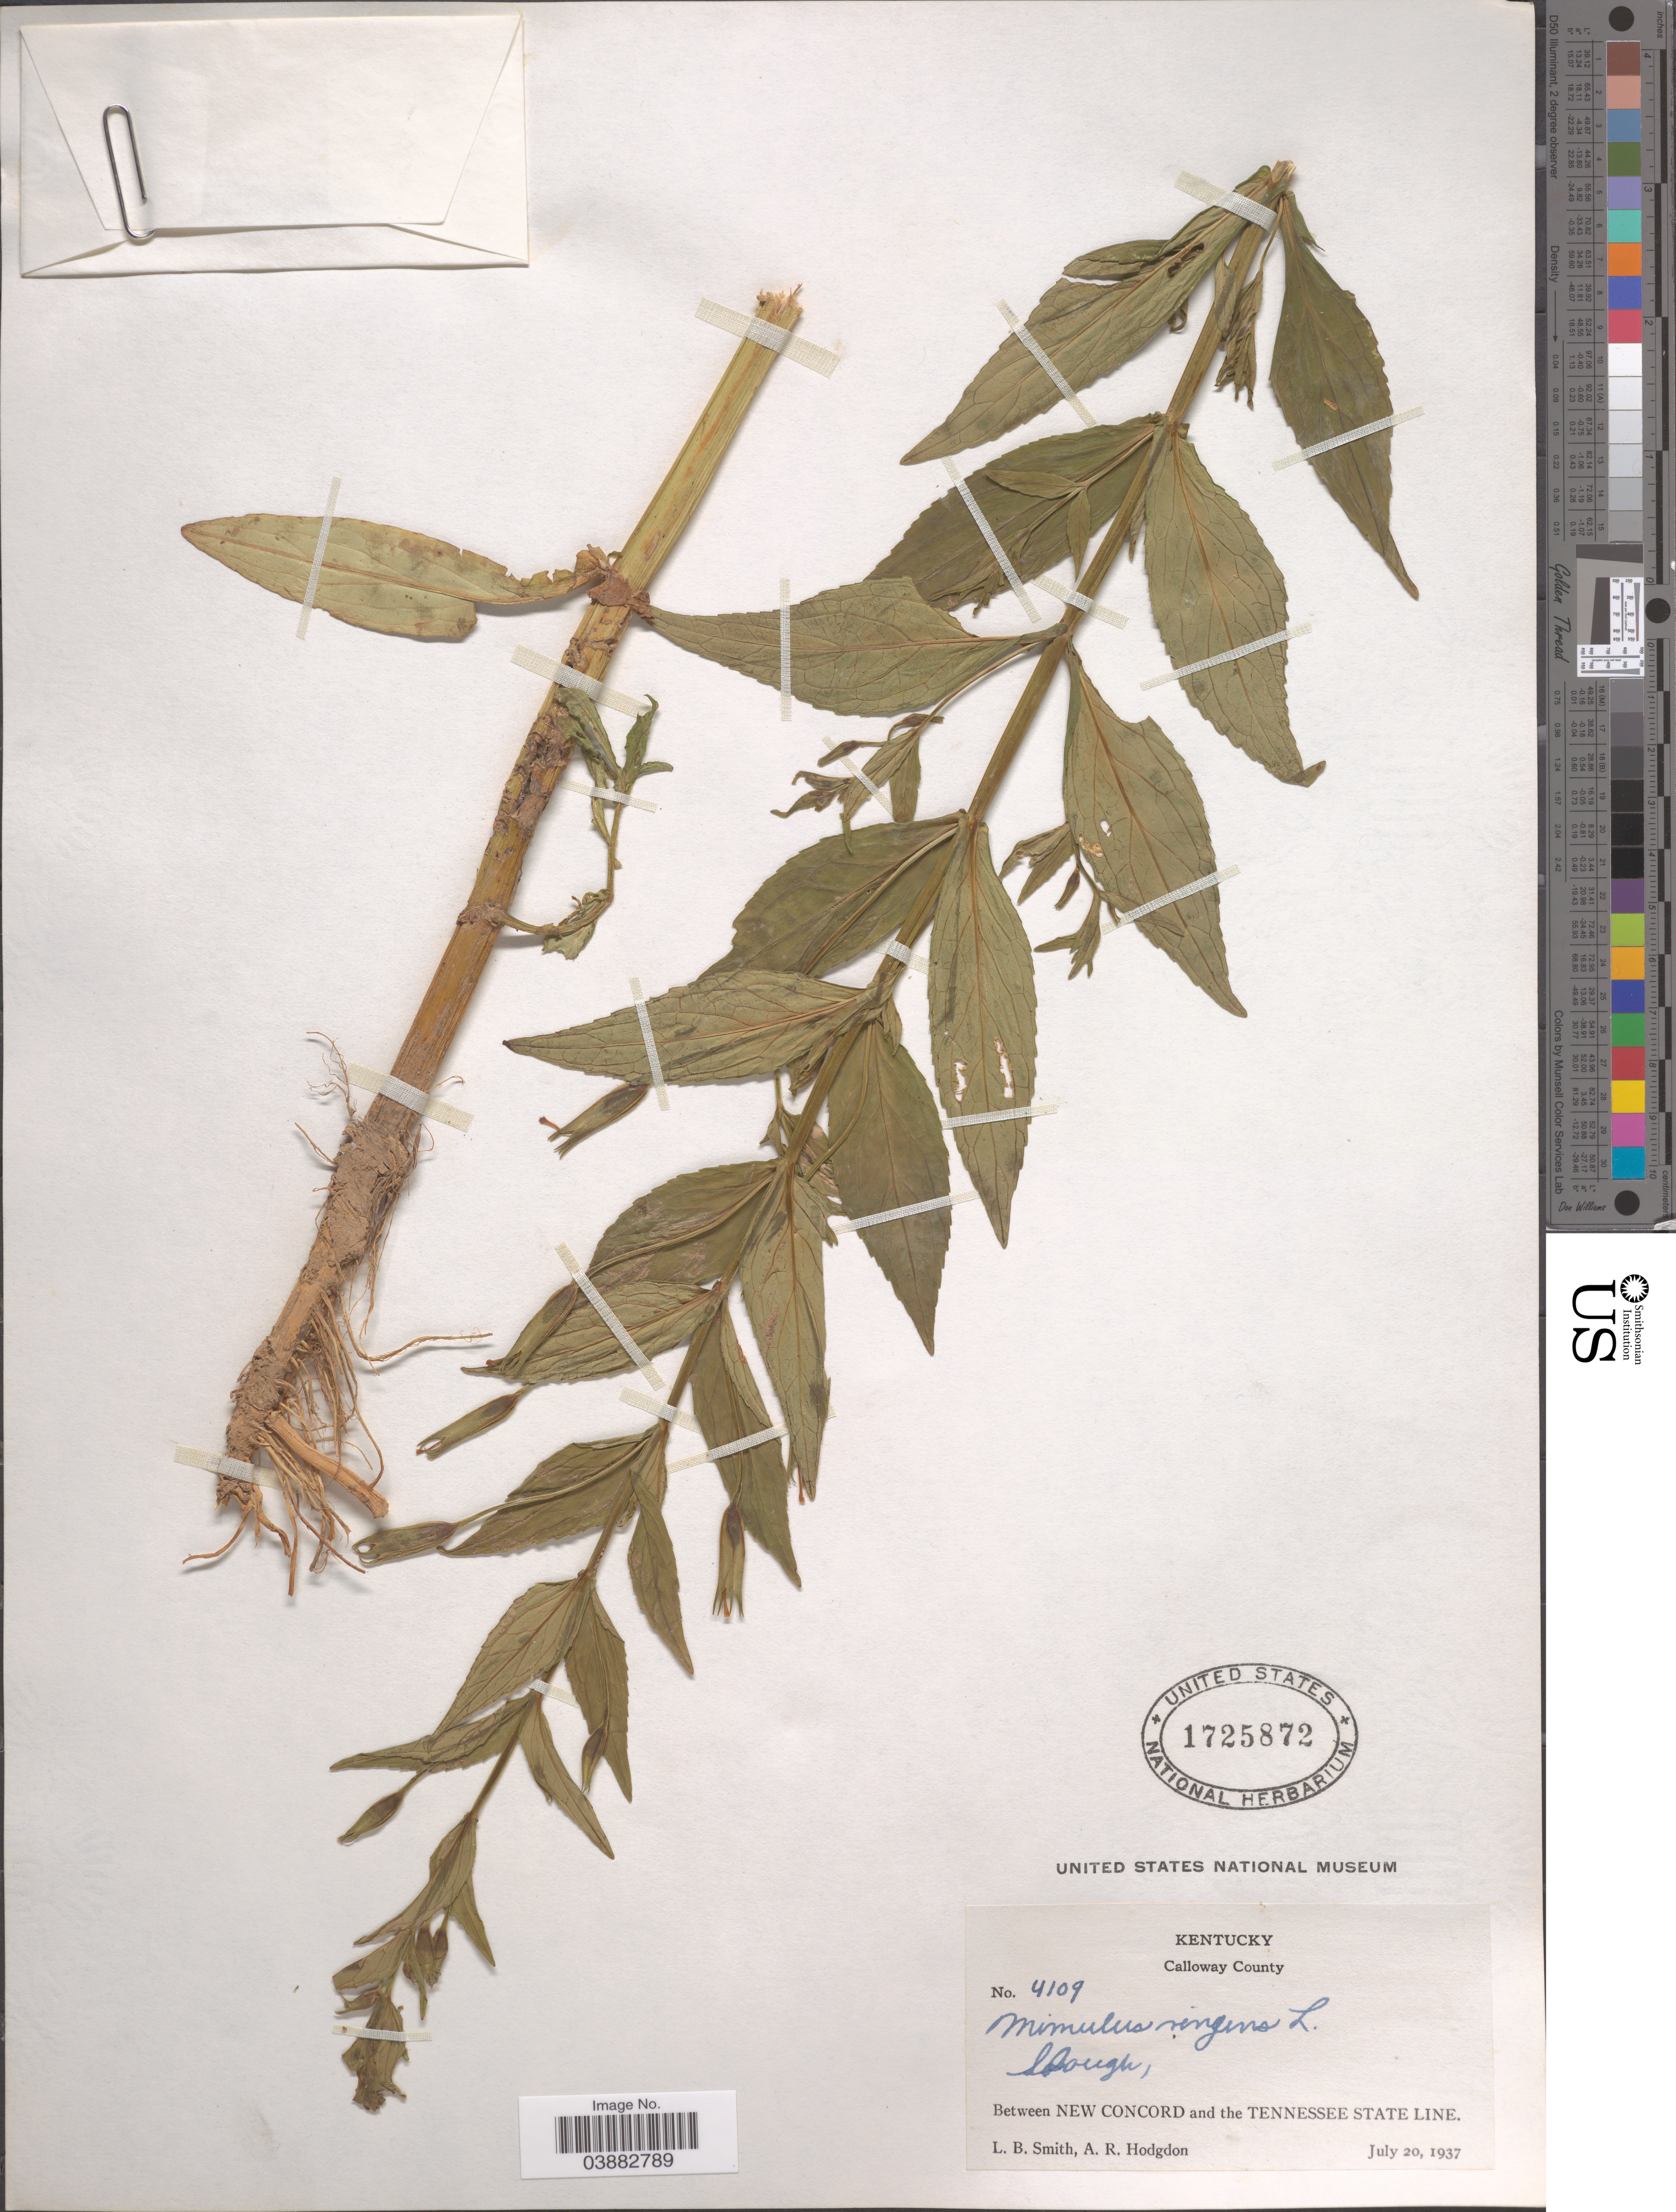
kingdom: Plantae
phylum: Tracheophyta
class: Magnoliopsida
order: Lamiales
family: Phrymaceae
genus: Mimulus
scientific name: Mimulus ringens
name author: L.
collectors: L. Smith & A. R. Hodgdon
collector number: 4109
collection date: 1937-07-20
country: United States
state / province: Kentucky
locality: Calloway County. Between New Concord and the Tennessee State Line.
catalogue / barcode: US 1725872